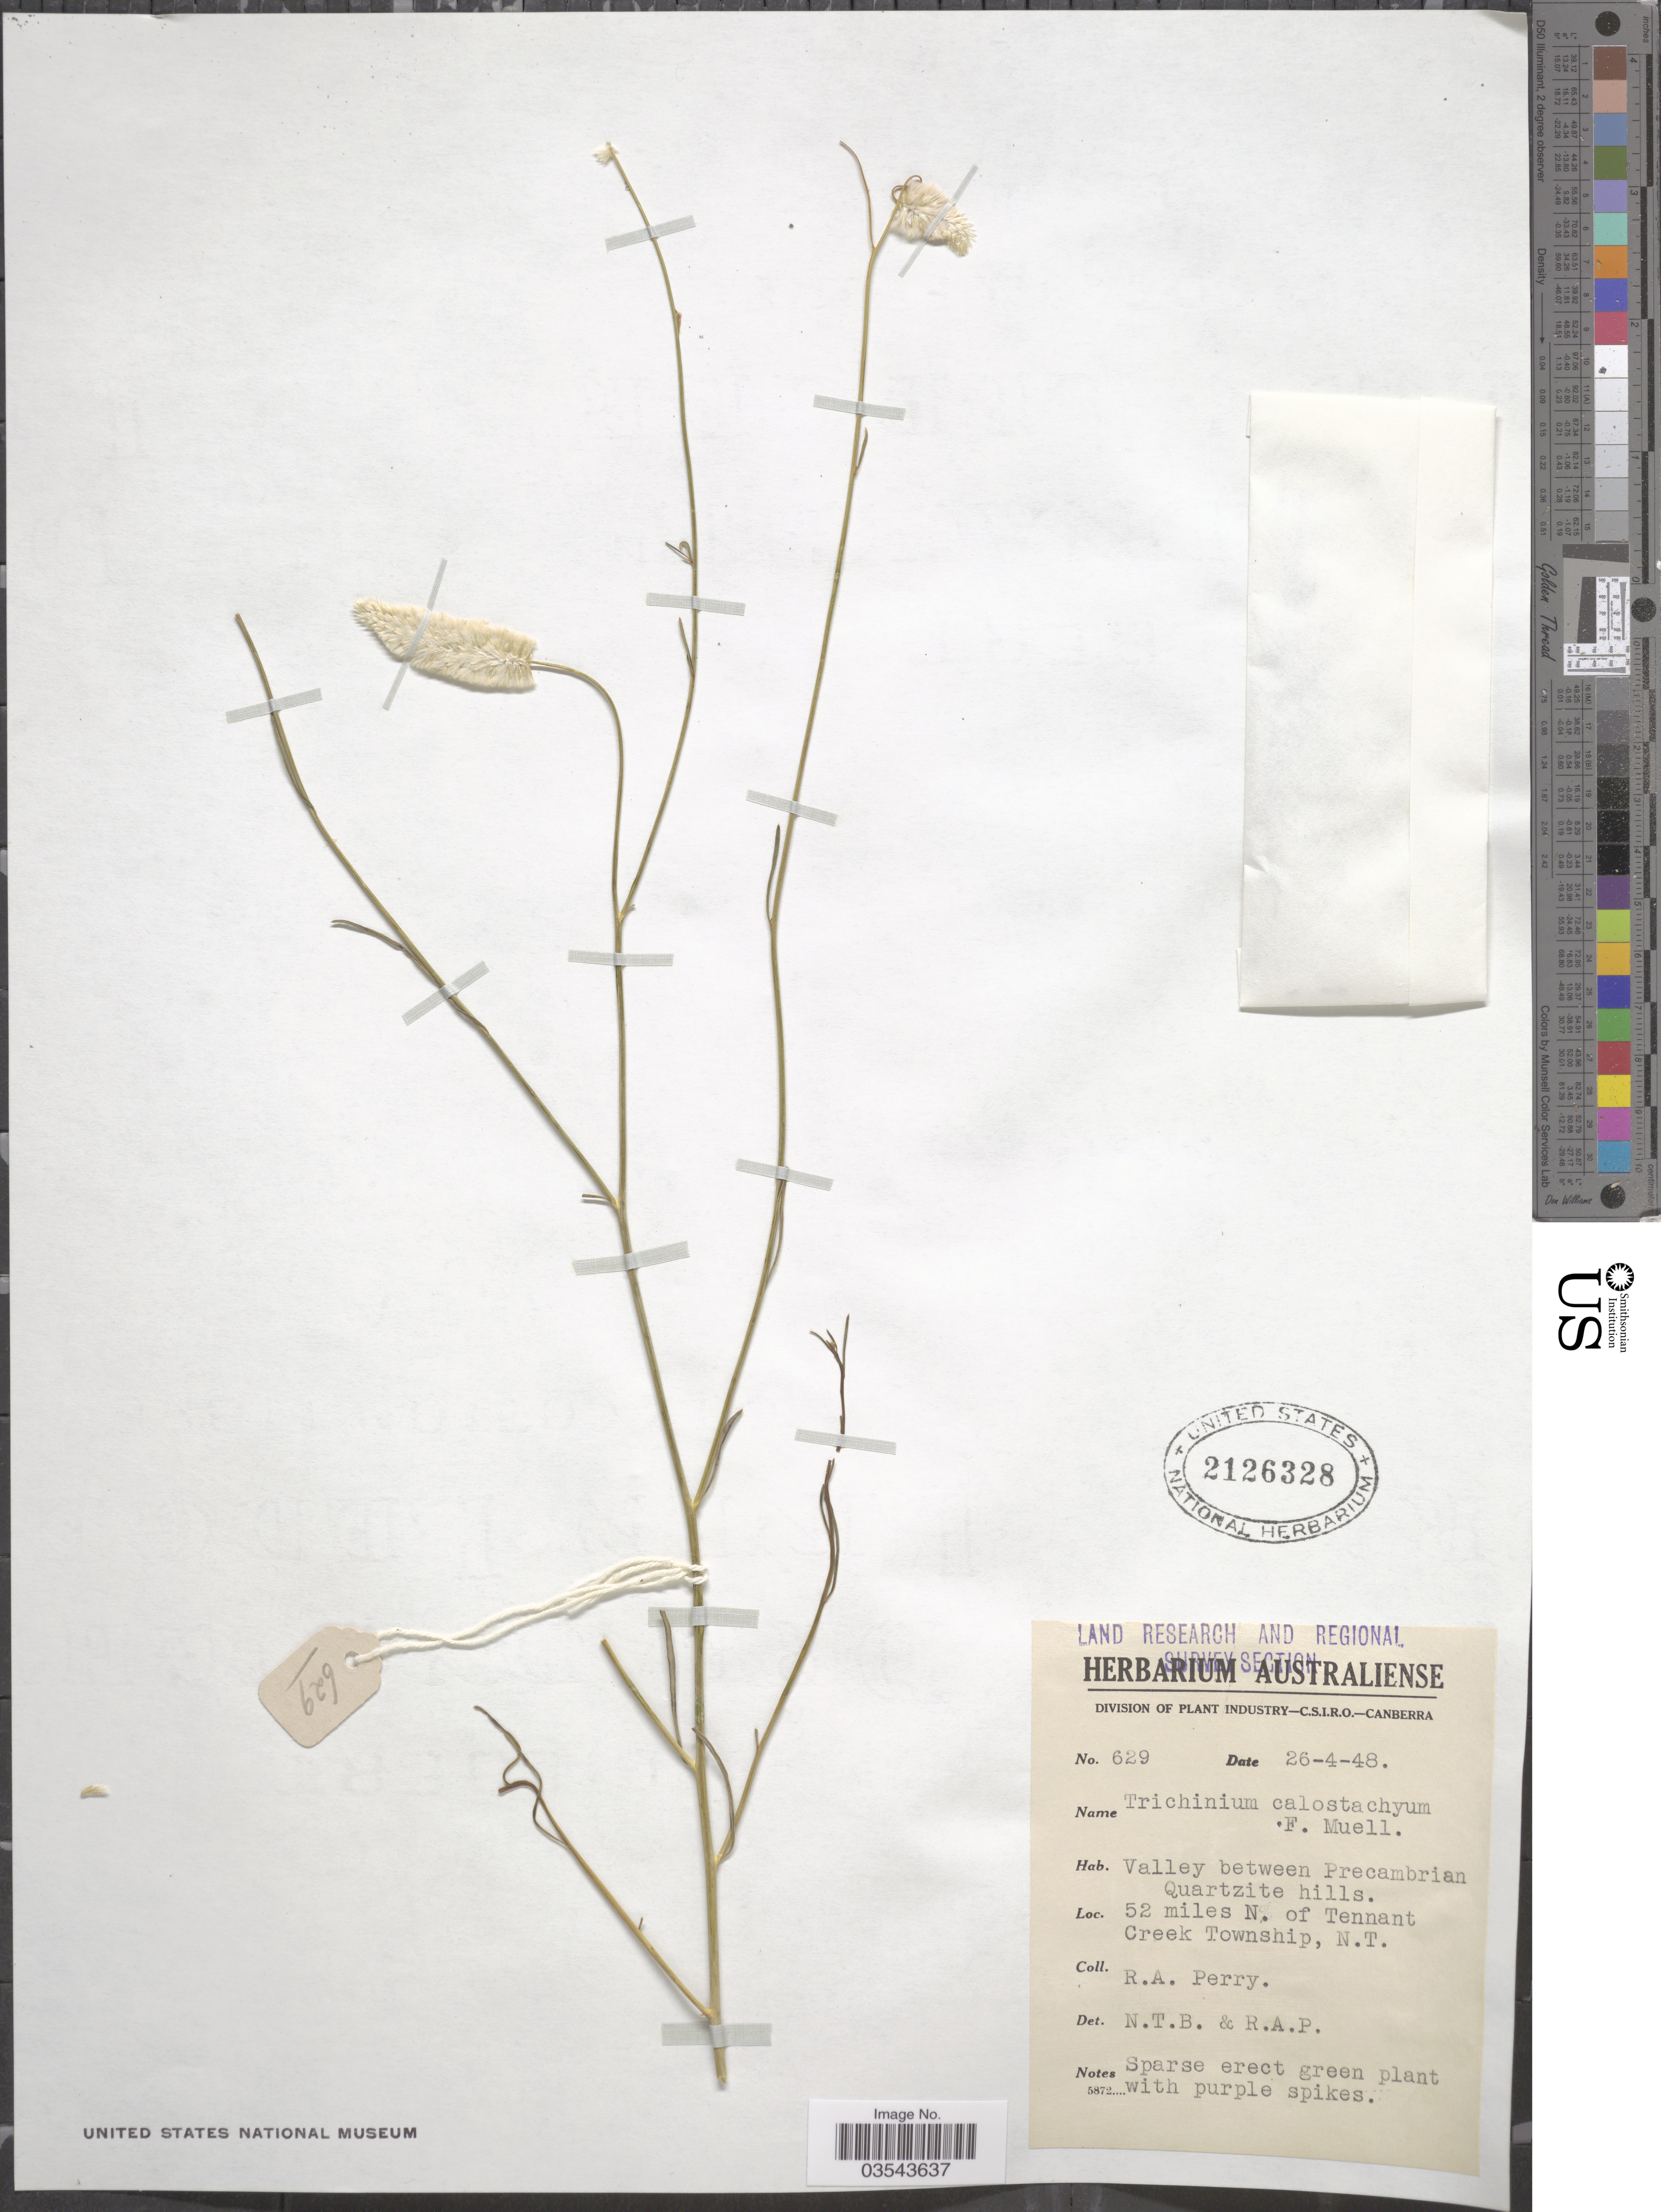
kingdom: Plantae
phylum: Tracheophyta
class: Magnoliopsida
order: Caryophyllales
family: Amaranthaceae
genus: Ptilotus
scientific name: Ptilotus calostachyus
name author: F. Muell.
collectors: Perry, R. A.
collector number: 629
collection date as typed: Transcribed d/m/y: 26/4/48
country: Australia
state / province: Northern Territory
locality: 52 miles N. of Tennant Creek Township, N.T.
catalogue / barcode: US 2126328